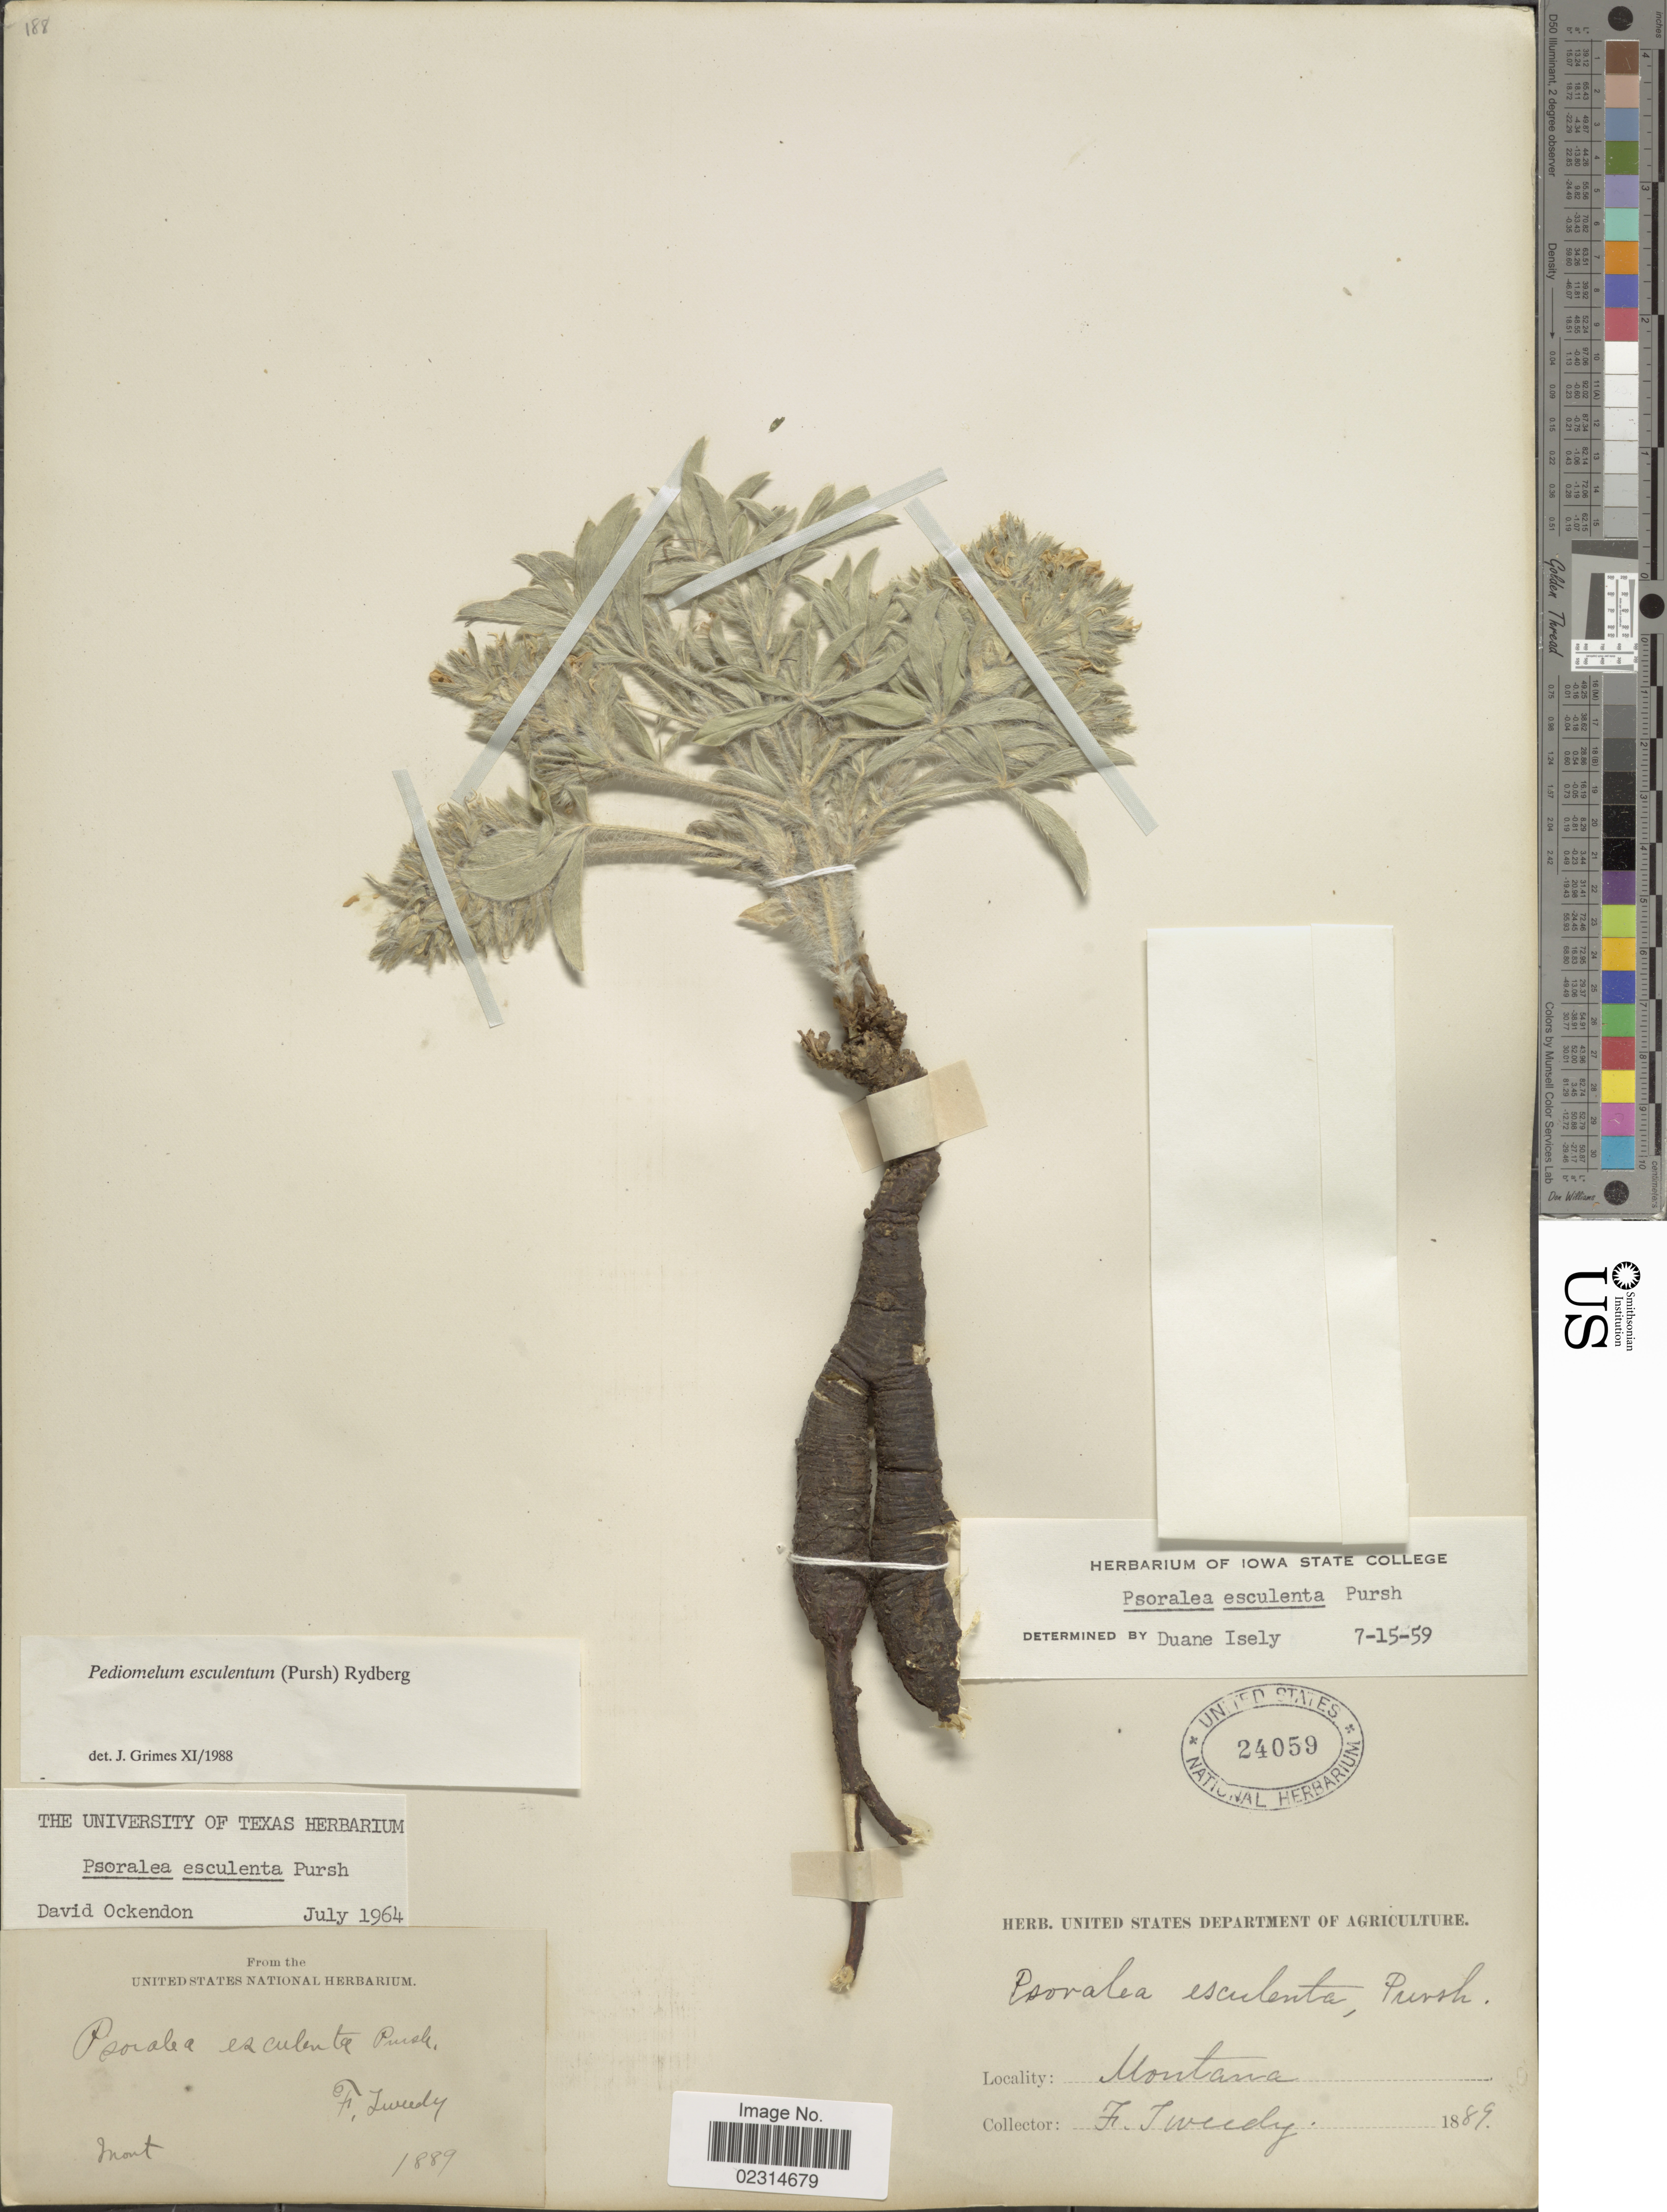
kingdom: Plantae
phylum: Tracheophyta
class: Magnoliopsida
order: Fabales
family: Fabaceae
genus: Pediomelum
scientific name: Pediomelum esculentum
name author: (Pursh) Rydb.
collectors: F. Tweedy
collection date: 1889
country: United States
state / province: Montana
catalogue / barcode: US 24059